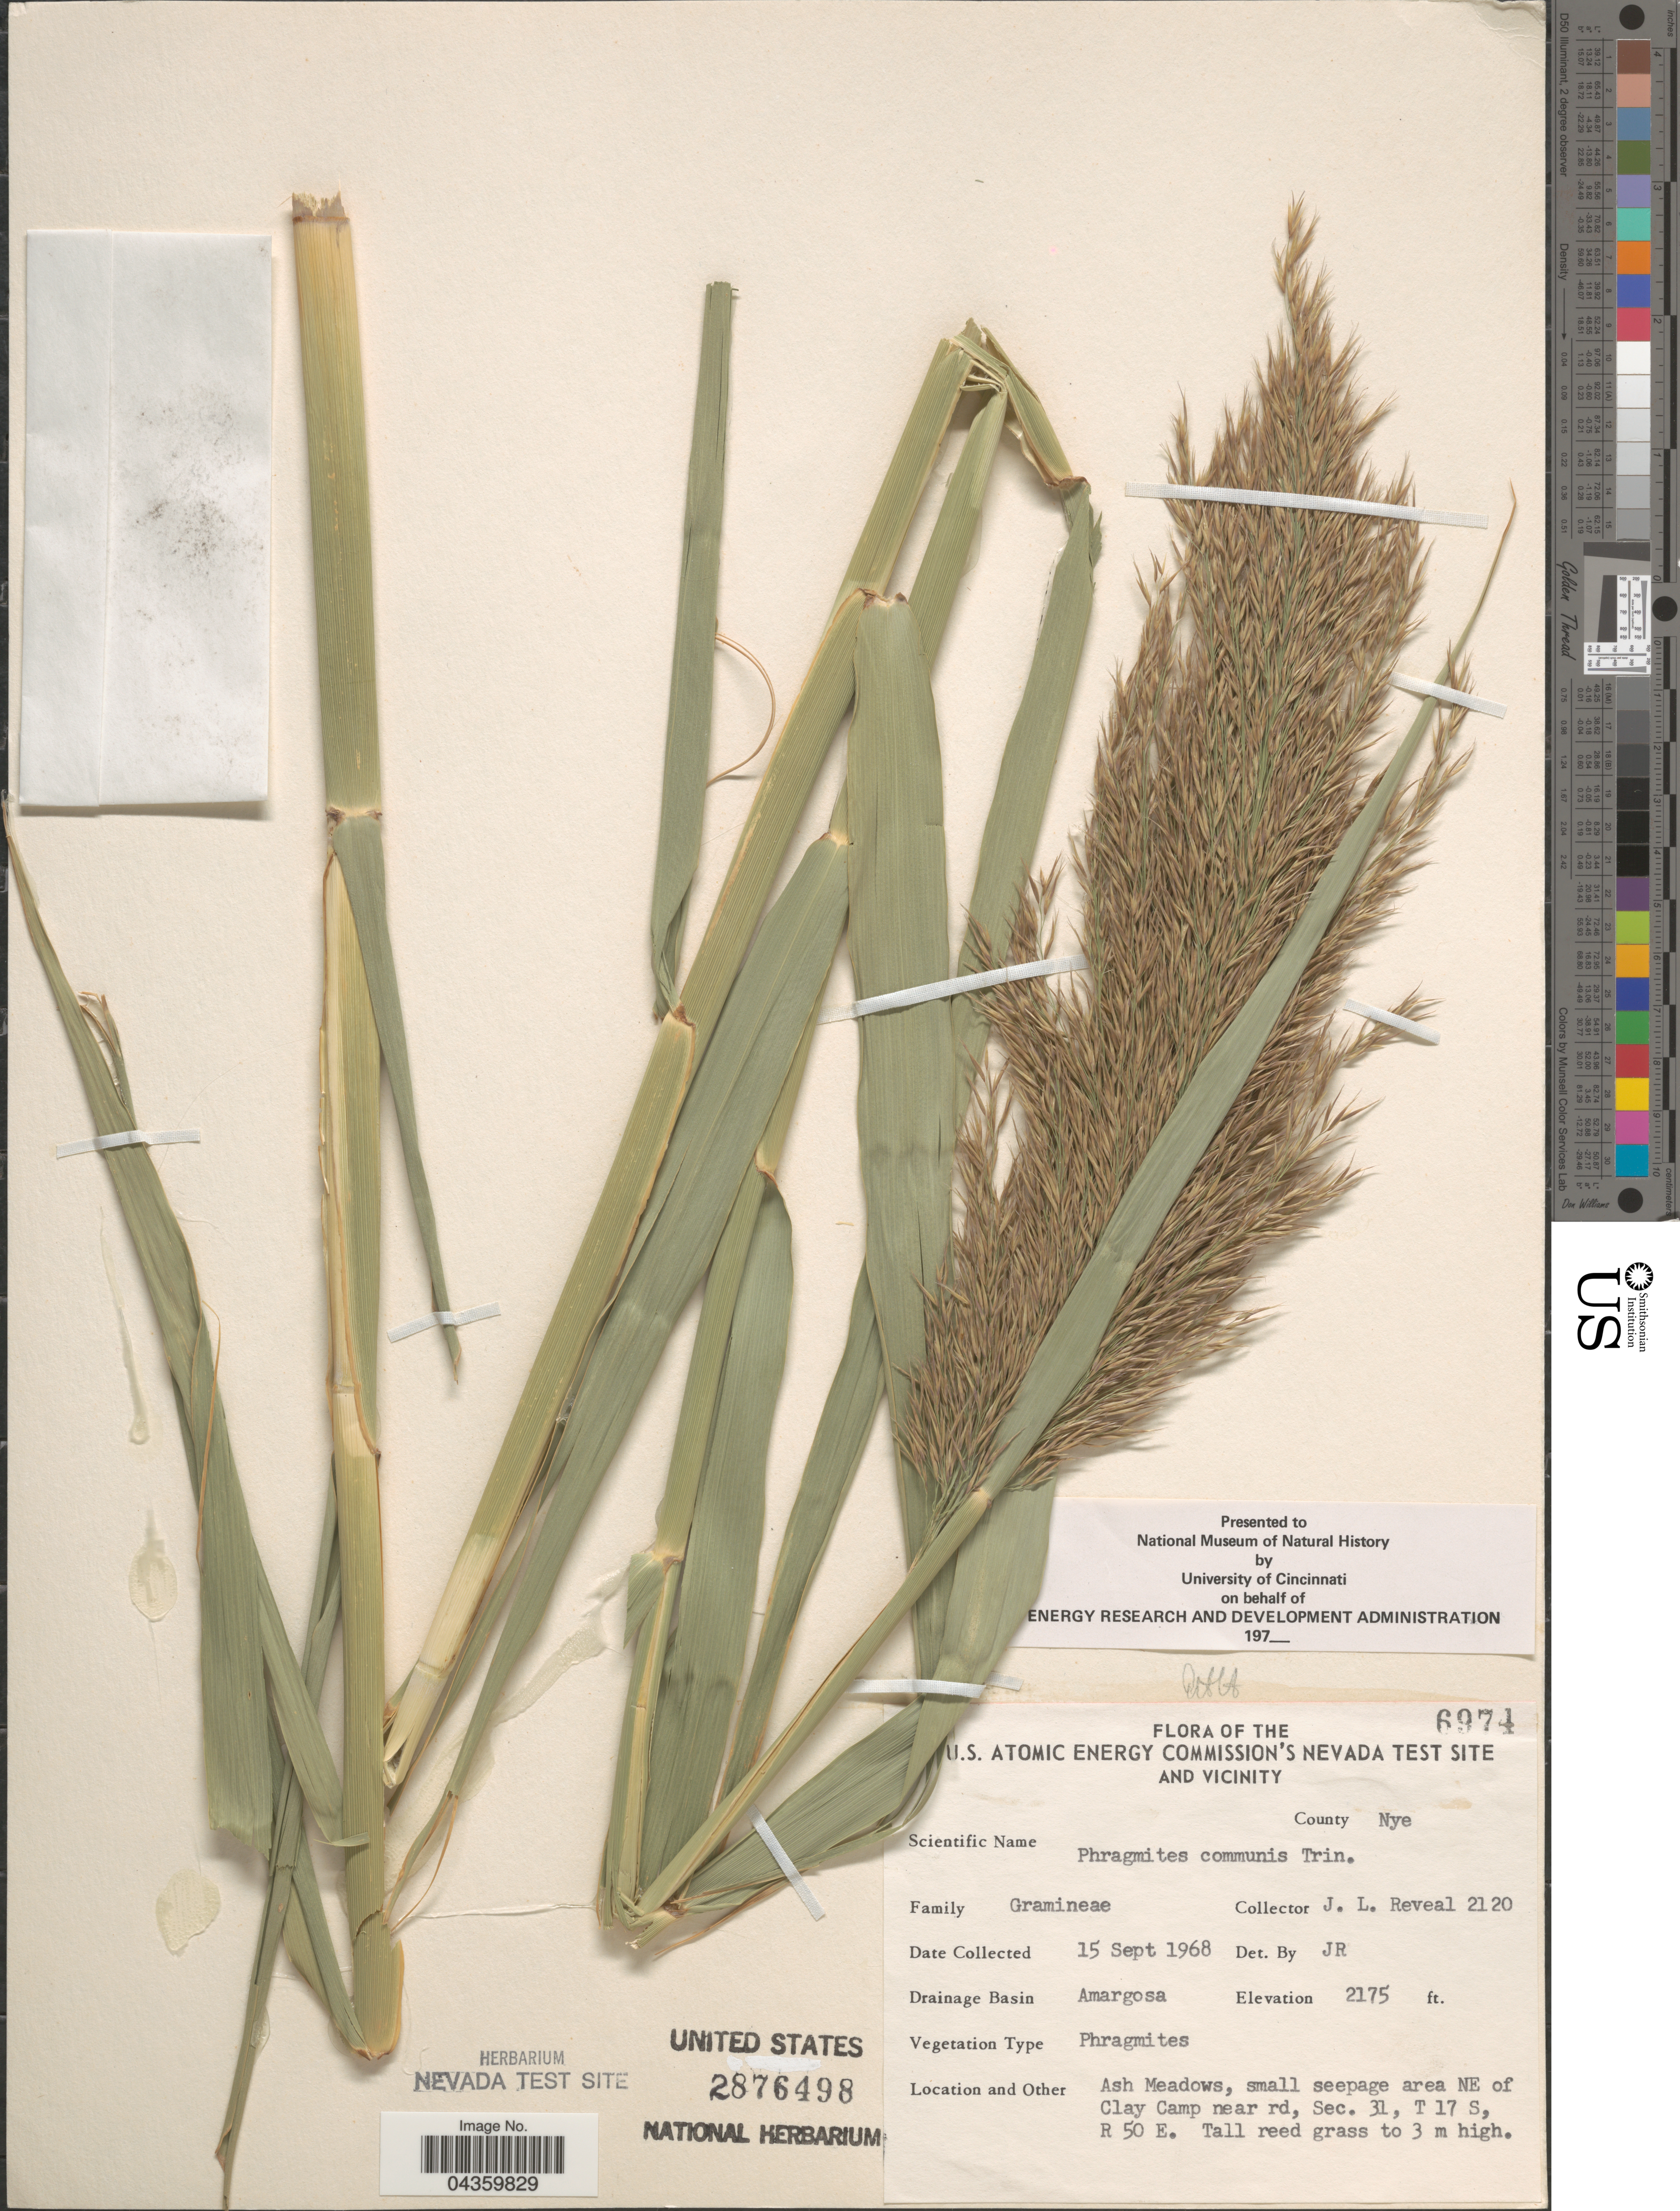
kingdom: Plantae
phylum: Tracheophyta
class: Liliopsida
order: Poales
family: Poaceae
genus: Phragmites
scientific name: Phragmites australis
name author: (Cav.) Trin. ex Steud.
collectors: J. Reveal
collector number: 2120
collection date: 1968-09-15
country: United States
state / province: Nevada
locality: U.S. Atomic Energy Commission's Nevada Test Site and Vicinity. County Nye. Drainage Basin Amargosa. Ash Meadows, small seepage area NE of Clay Camp near rd. Sec. 31, T 17 S, R 50 E.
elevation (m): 663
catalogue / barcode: US 2876498